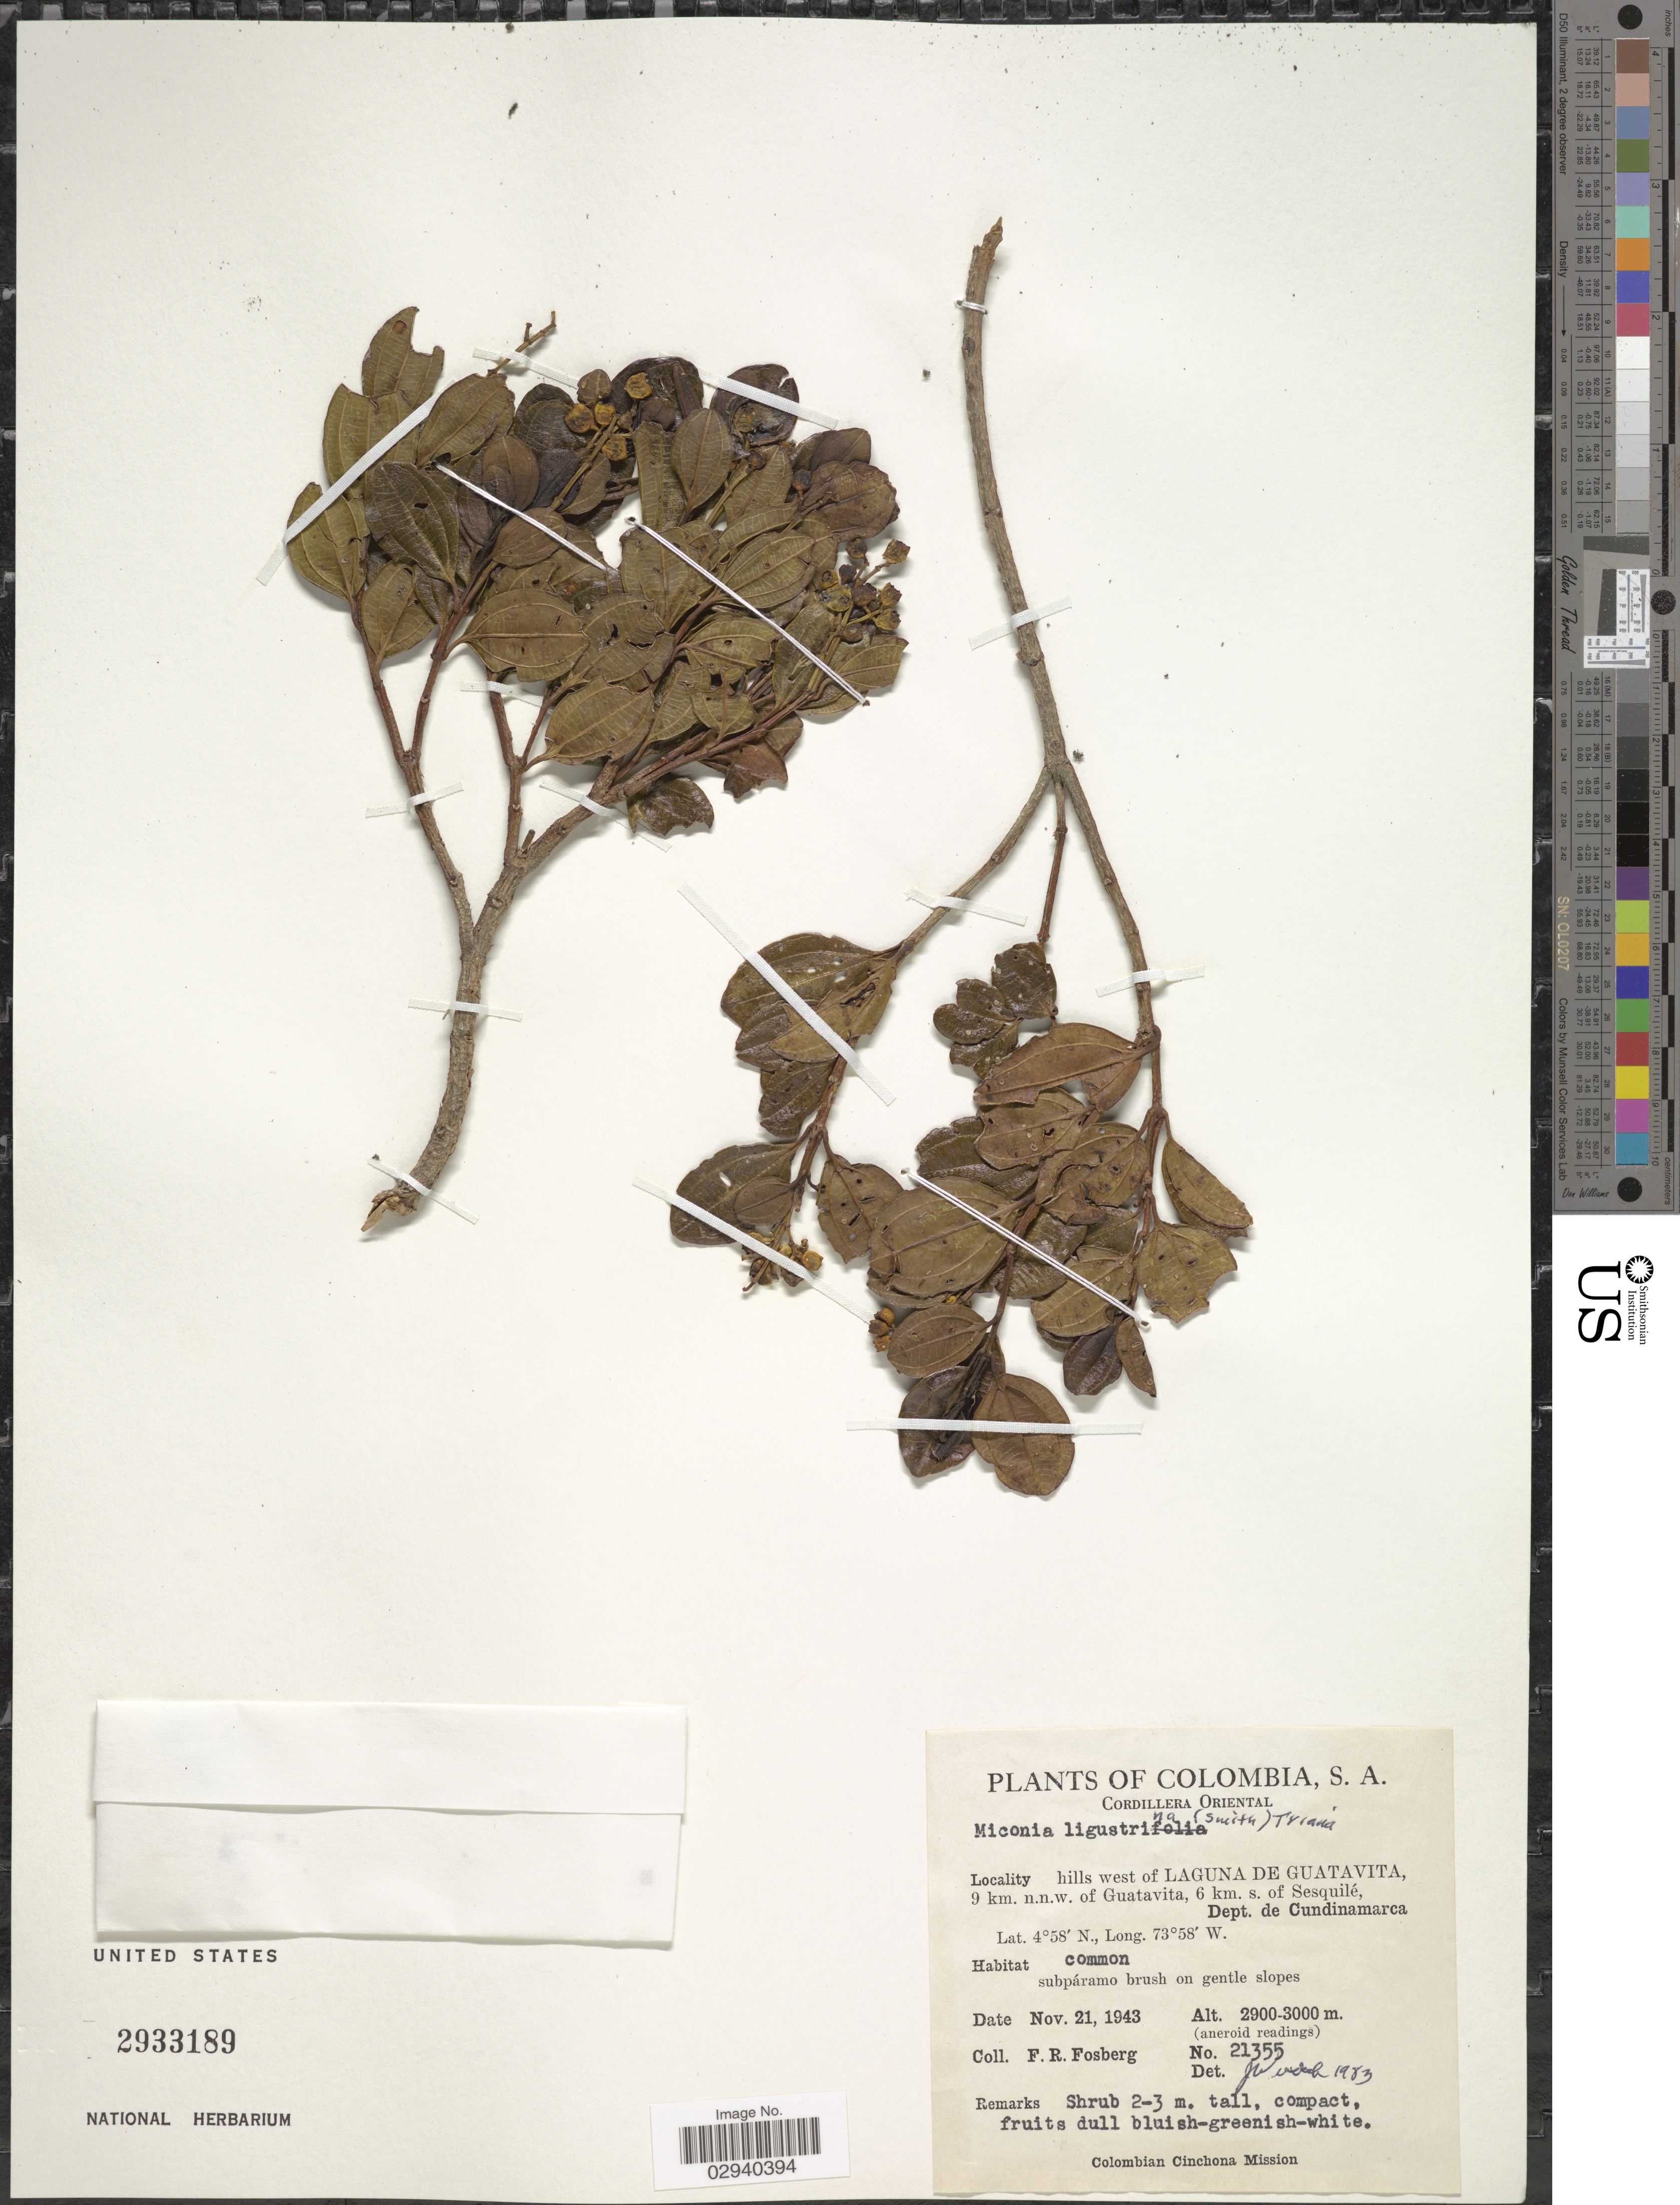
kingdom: Plantae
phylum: Tracheophyta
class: Magnoliopsida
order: Myrtales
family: Melastomataceae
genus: Miconia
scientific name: Miconia ligustrina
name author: (Sw.) Triana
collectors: F. R. Fosberg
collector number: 21355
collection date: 1943-11-21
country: Colombia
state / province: Cundinamarca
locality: Cordillera Oriental, hills west of Laguna de Guatavita, 9 km. n.n.w. of Guatavita, 6 km. s. of Sesquilé, Dept. de Cundinamarca.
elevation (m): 2900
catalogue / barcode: US 2933189